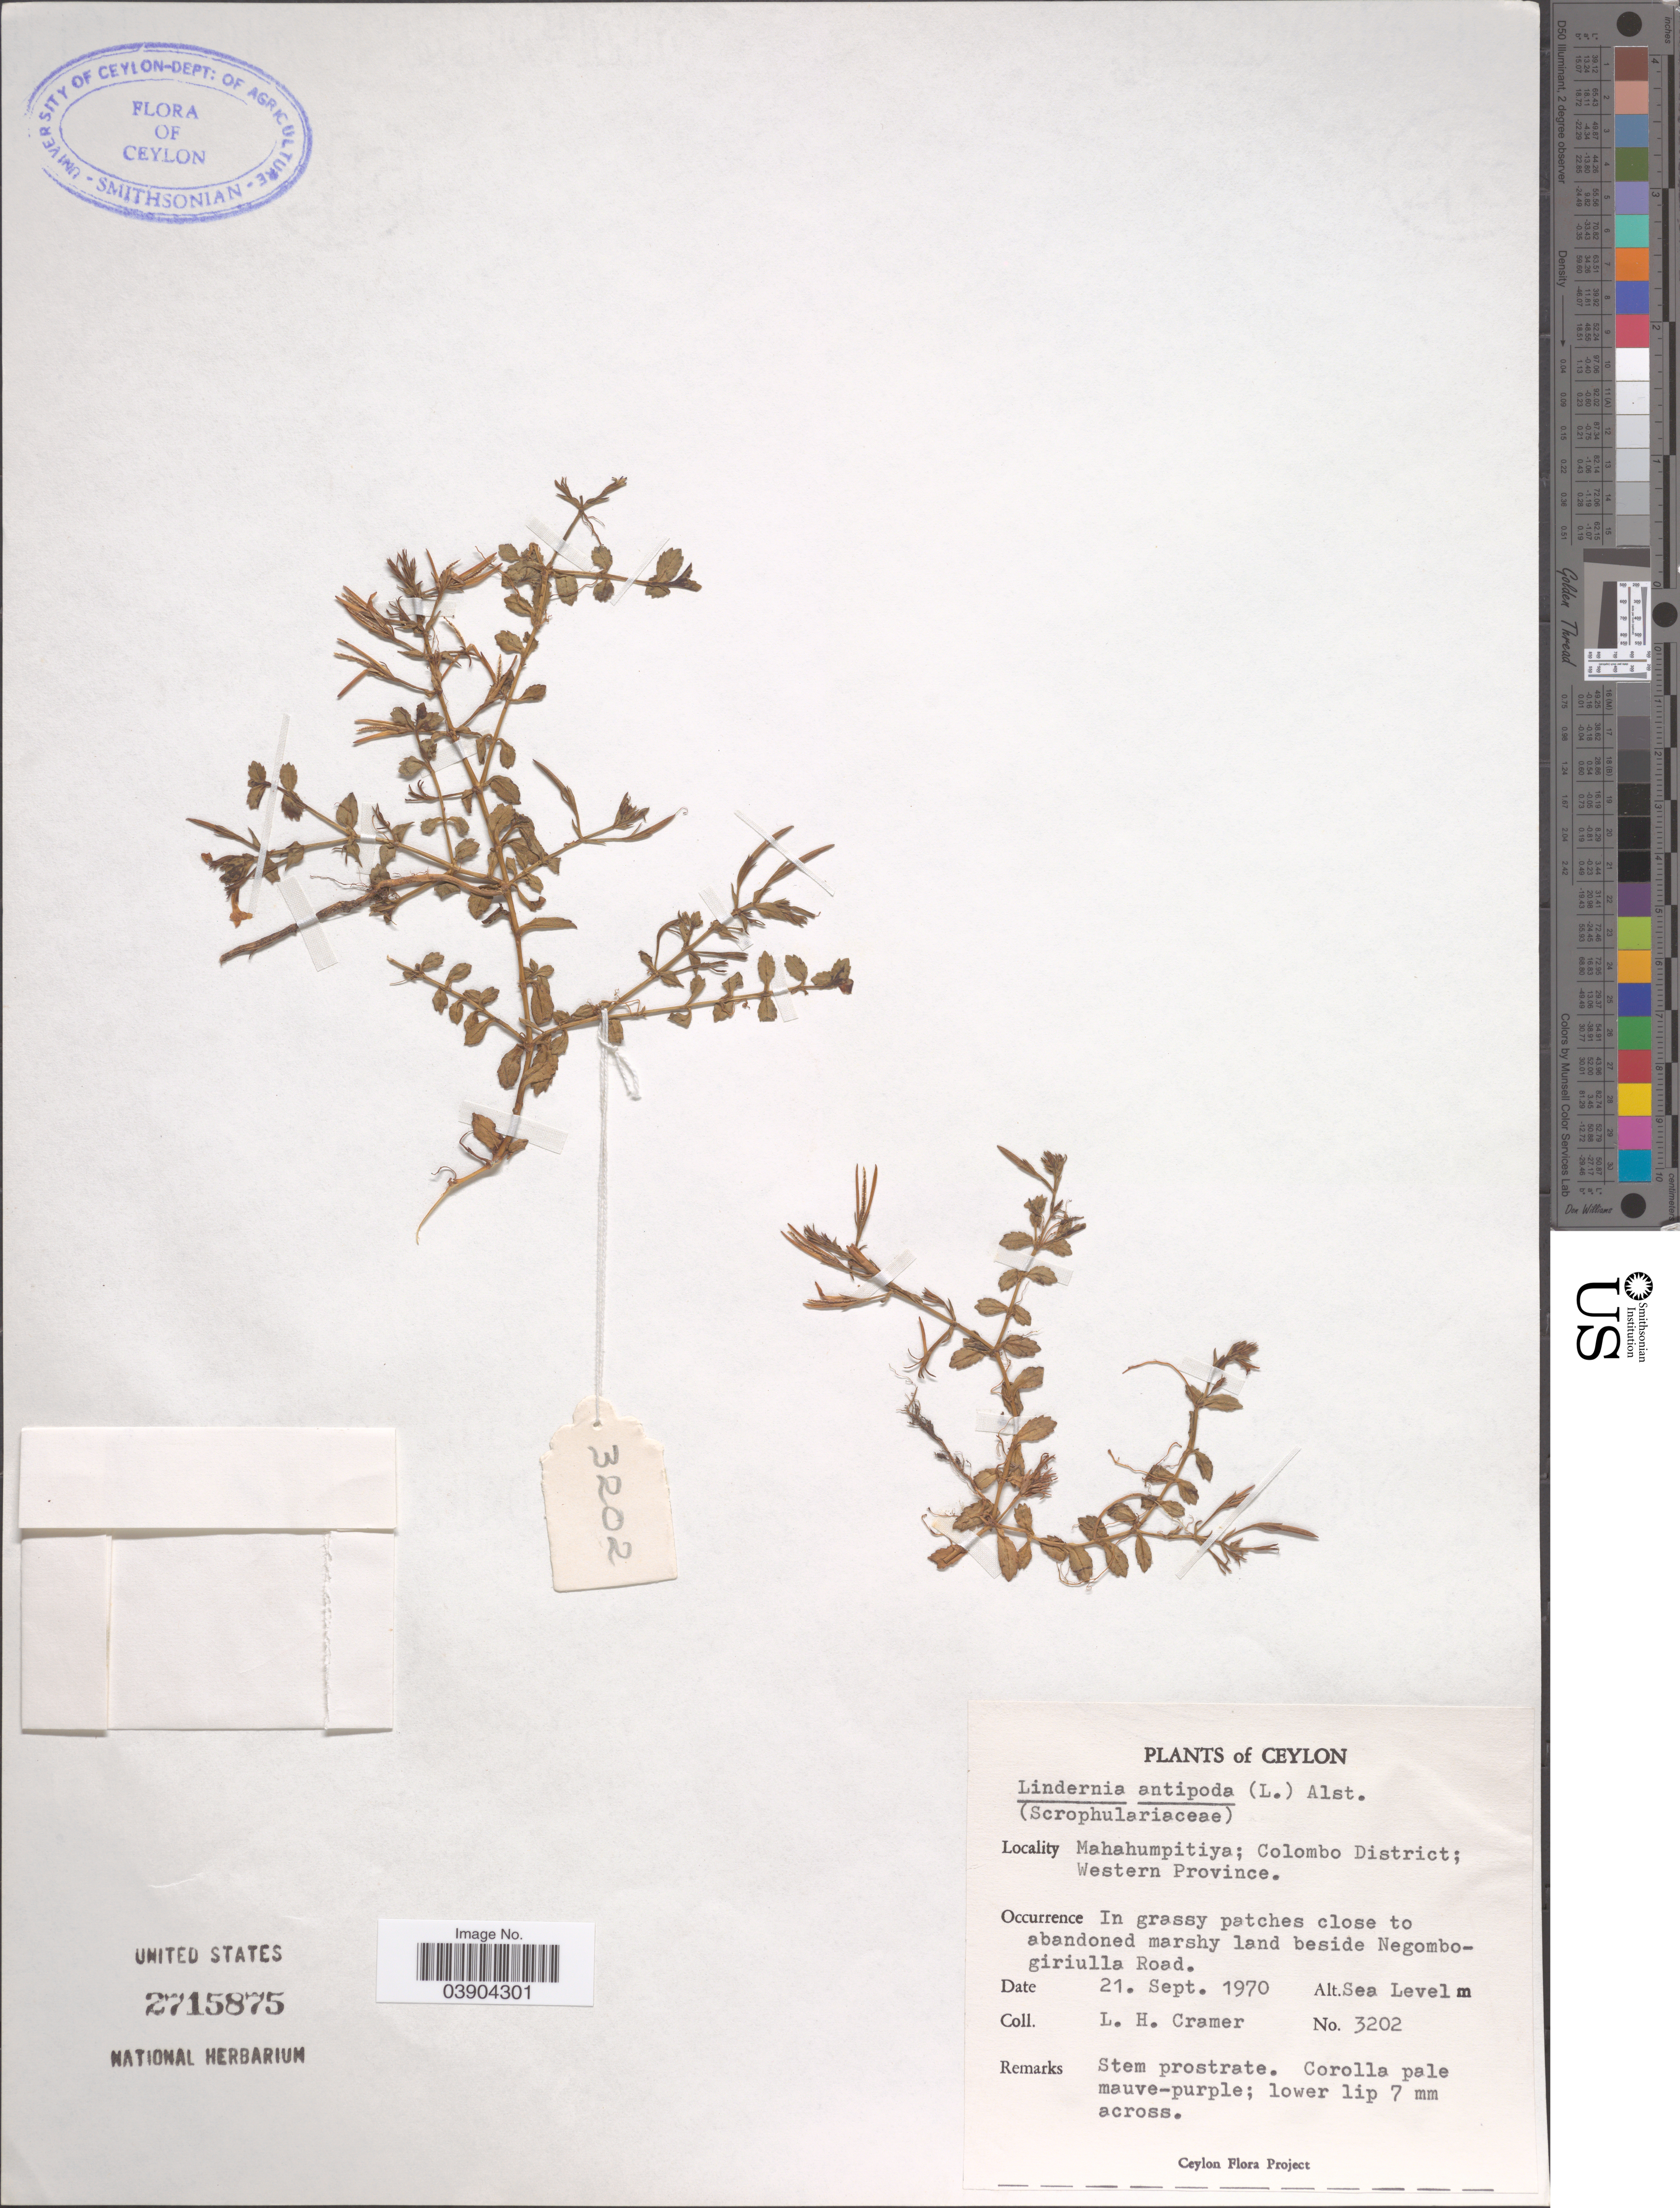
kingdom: Plantae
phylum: Tracheophyta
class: Magnoliopsida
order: Lamiales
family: Linderniaceae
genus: Lindernia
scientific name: Lindernia antipoda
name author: (L.) Alston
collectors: L. H. Cramer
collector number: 3202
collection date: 1970-09-21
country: Sri Lanka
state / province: Western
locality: Ceylon. Mahahumpitiya; Colombo District. In grassy patches close to abandoned marshy land beside Negombo-giriulla Road.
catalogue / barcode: US 2715875